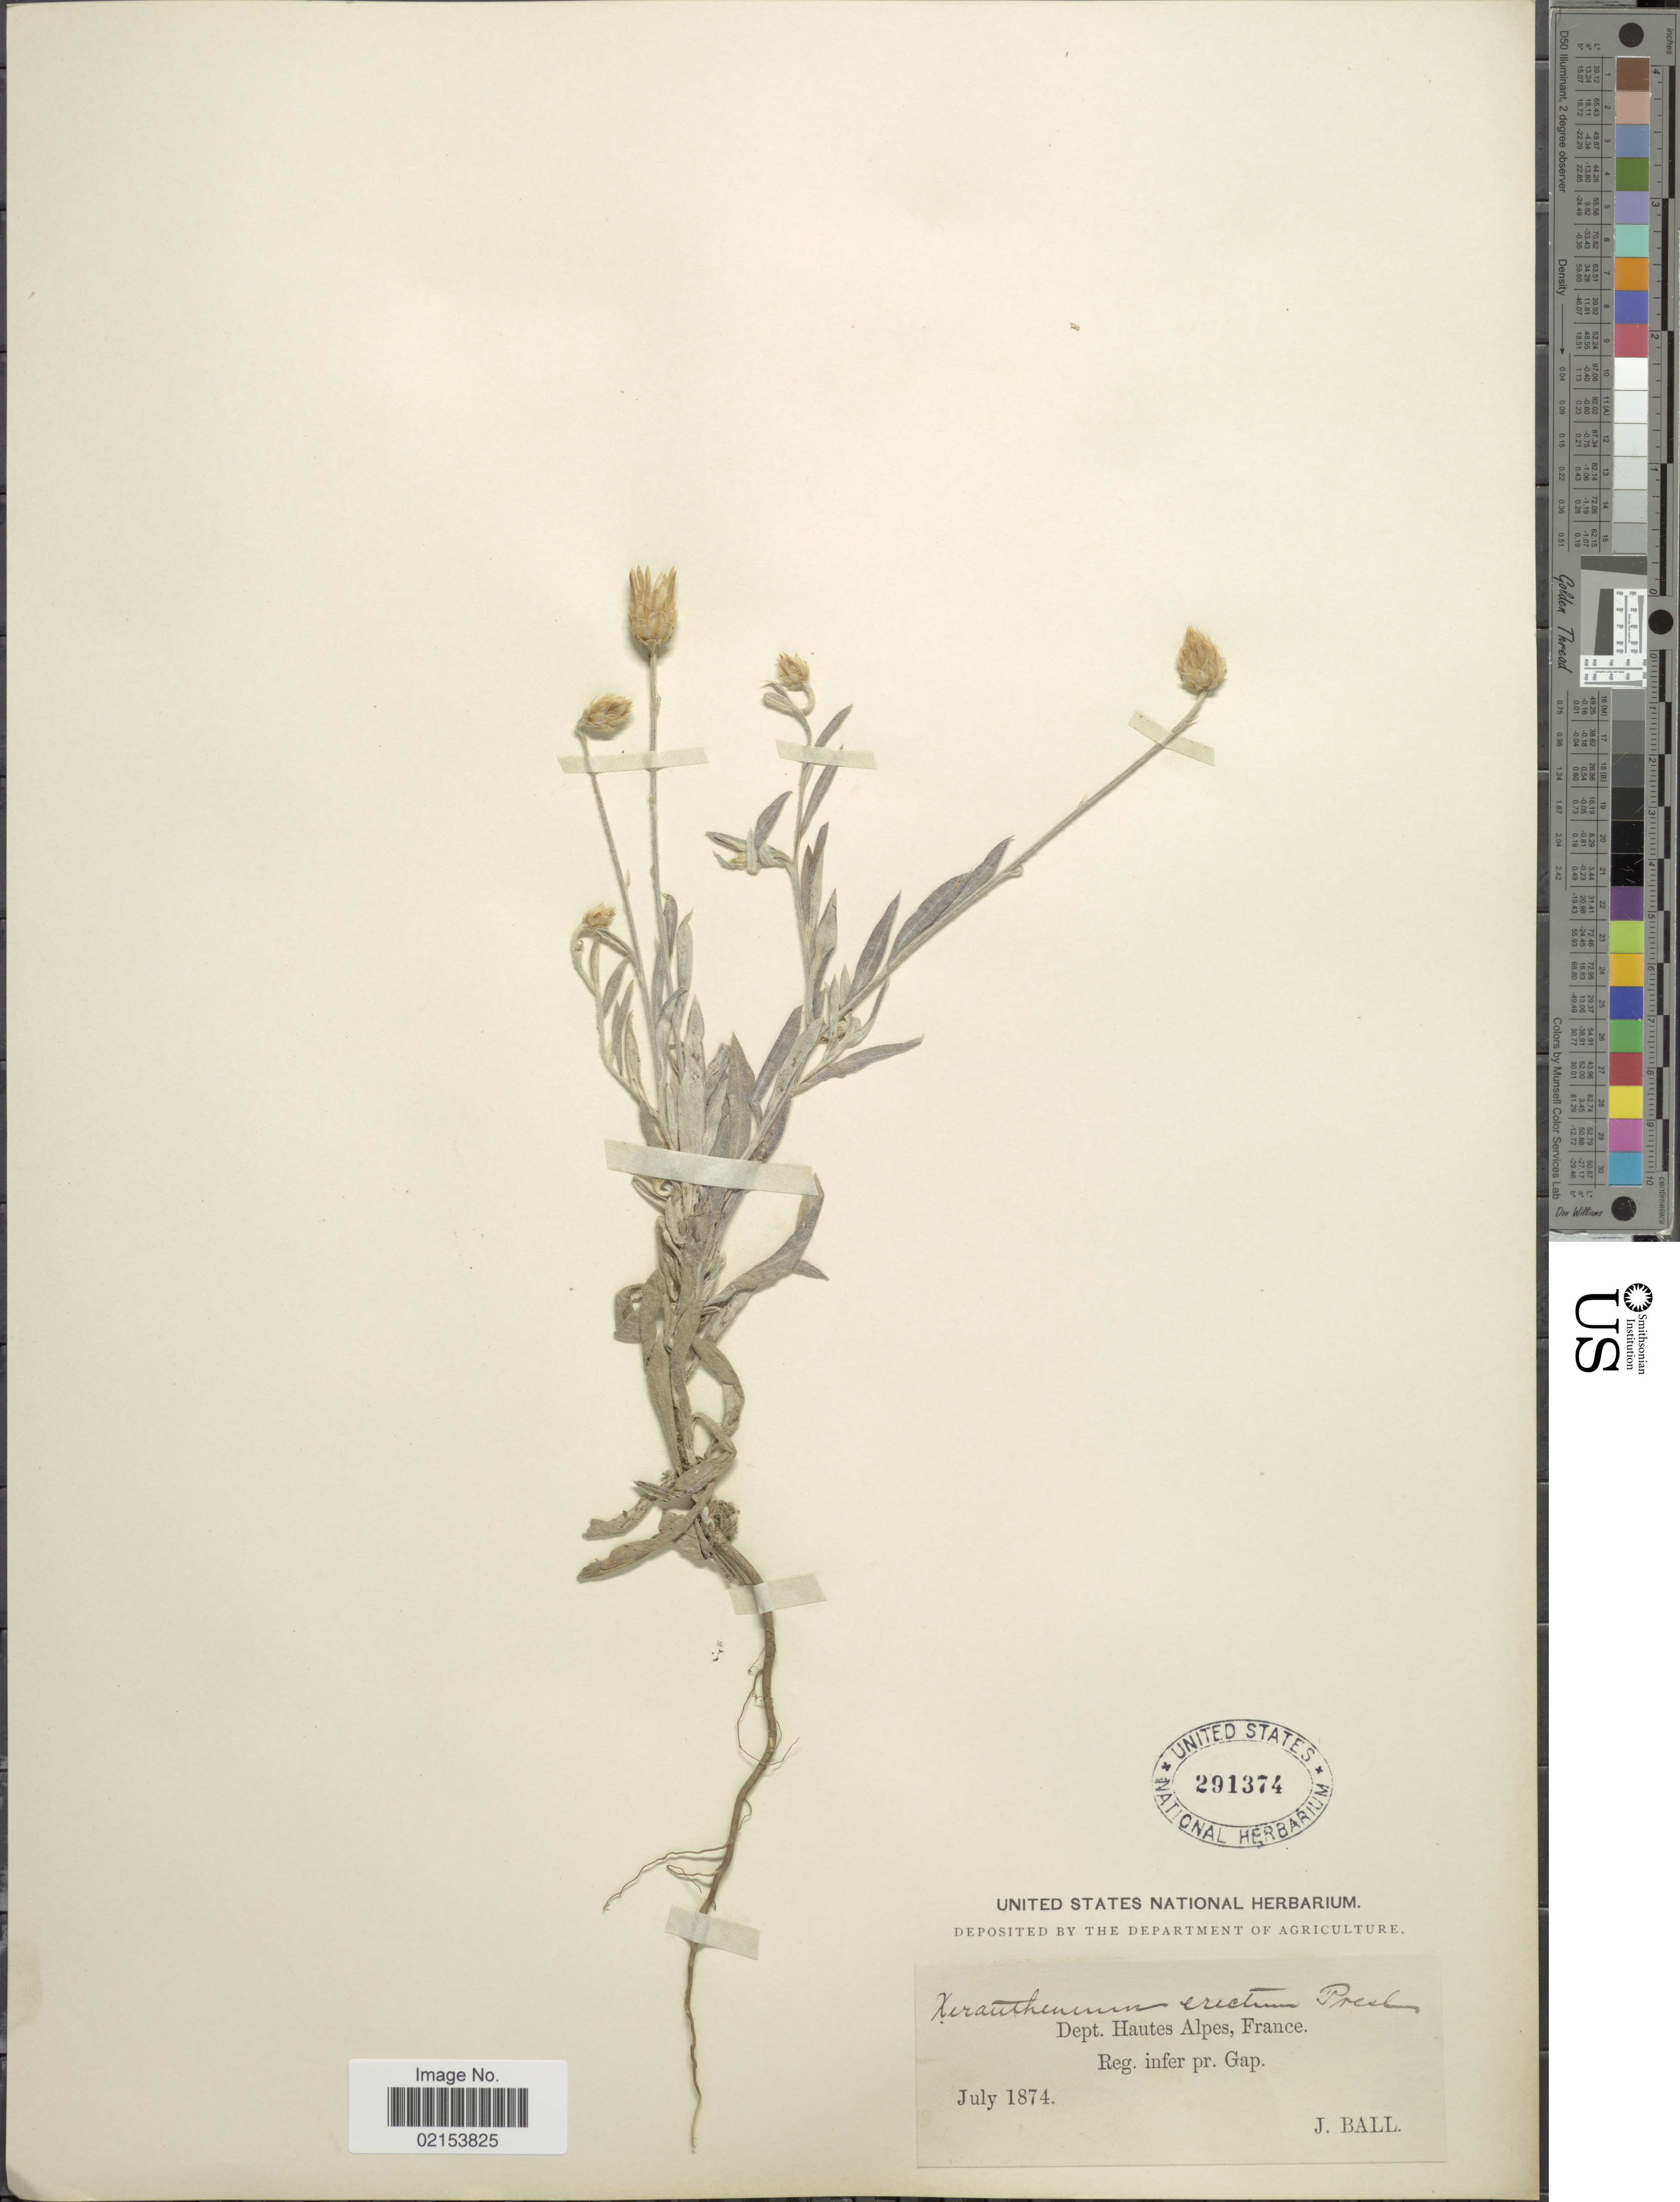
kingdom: Plantae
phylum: Tracheophyta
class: Magnoliopsida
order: Asterales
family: Asteraceae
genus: Xeranthemum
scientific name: Xeranthemum inapertum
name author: (L.) Mill.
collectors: J. Ball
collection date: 1874-07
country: France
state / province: Provence-Alpes-Côte d'Azur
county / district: Hautes-Alpes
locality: Dept. Hautes-Alpes. Reg. infer. pr. Gap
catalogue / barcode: US 291374